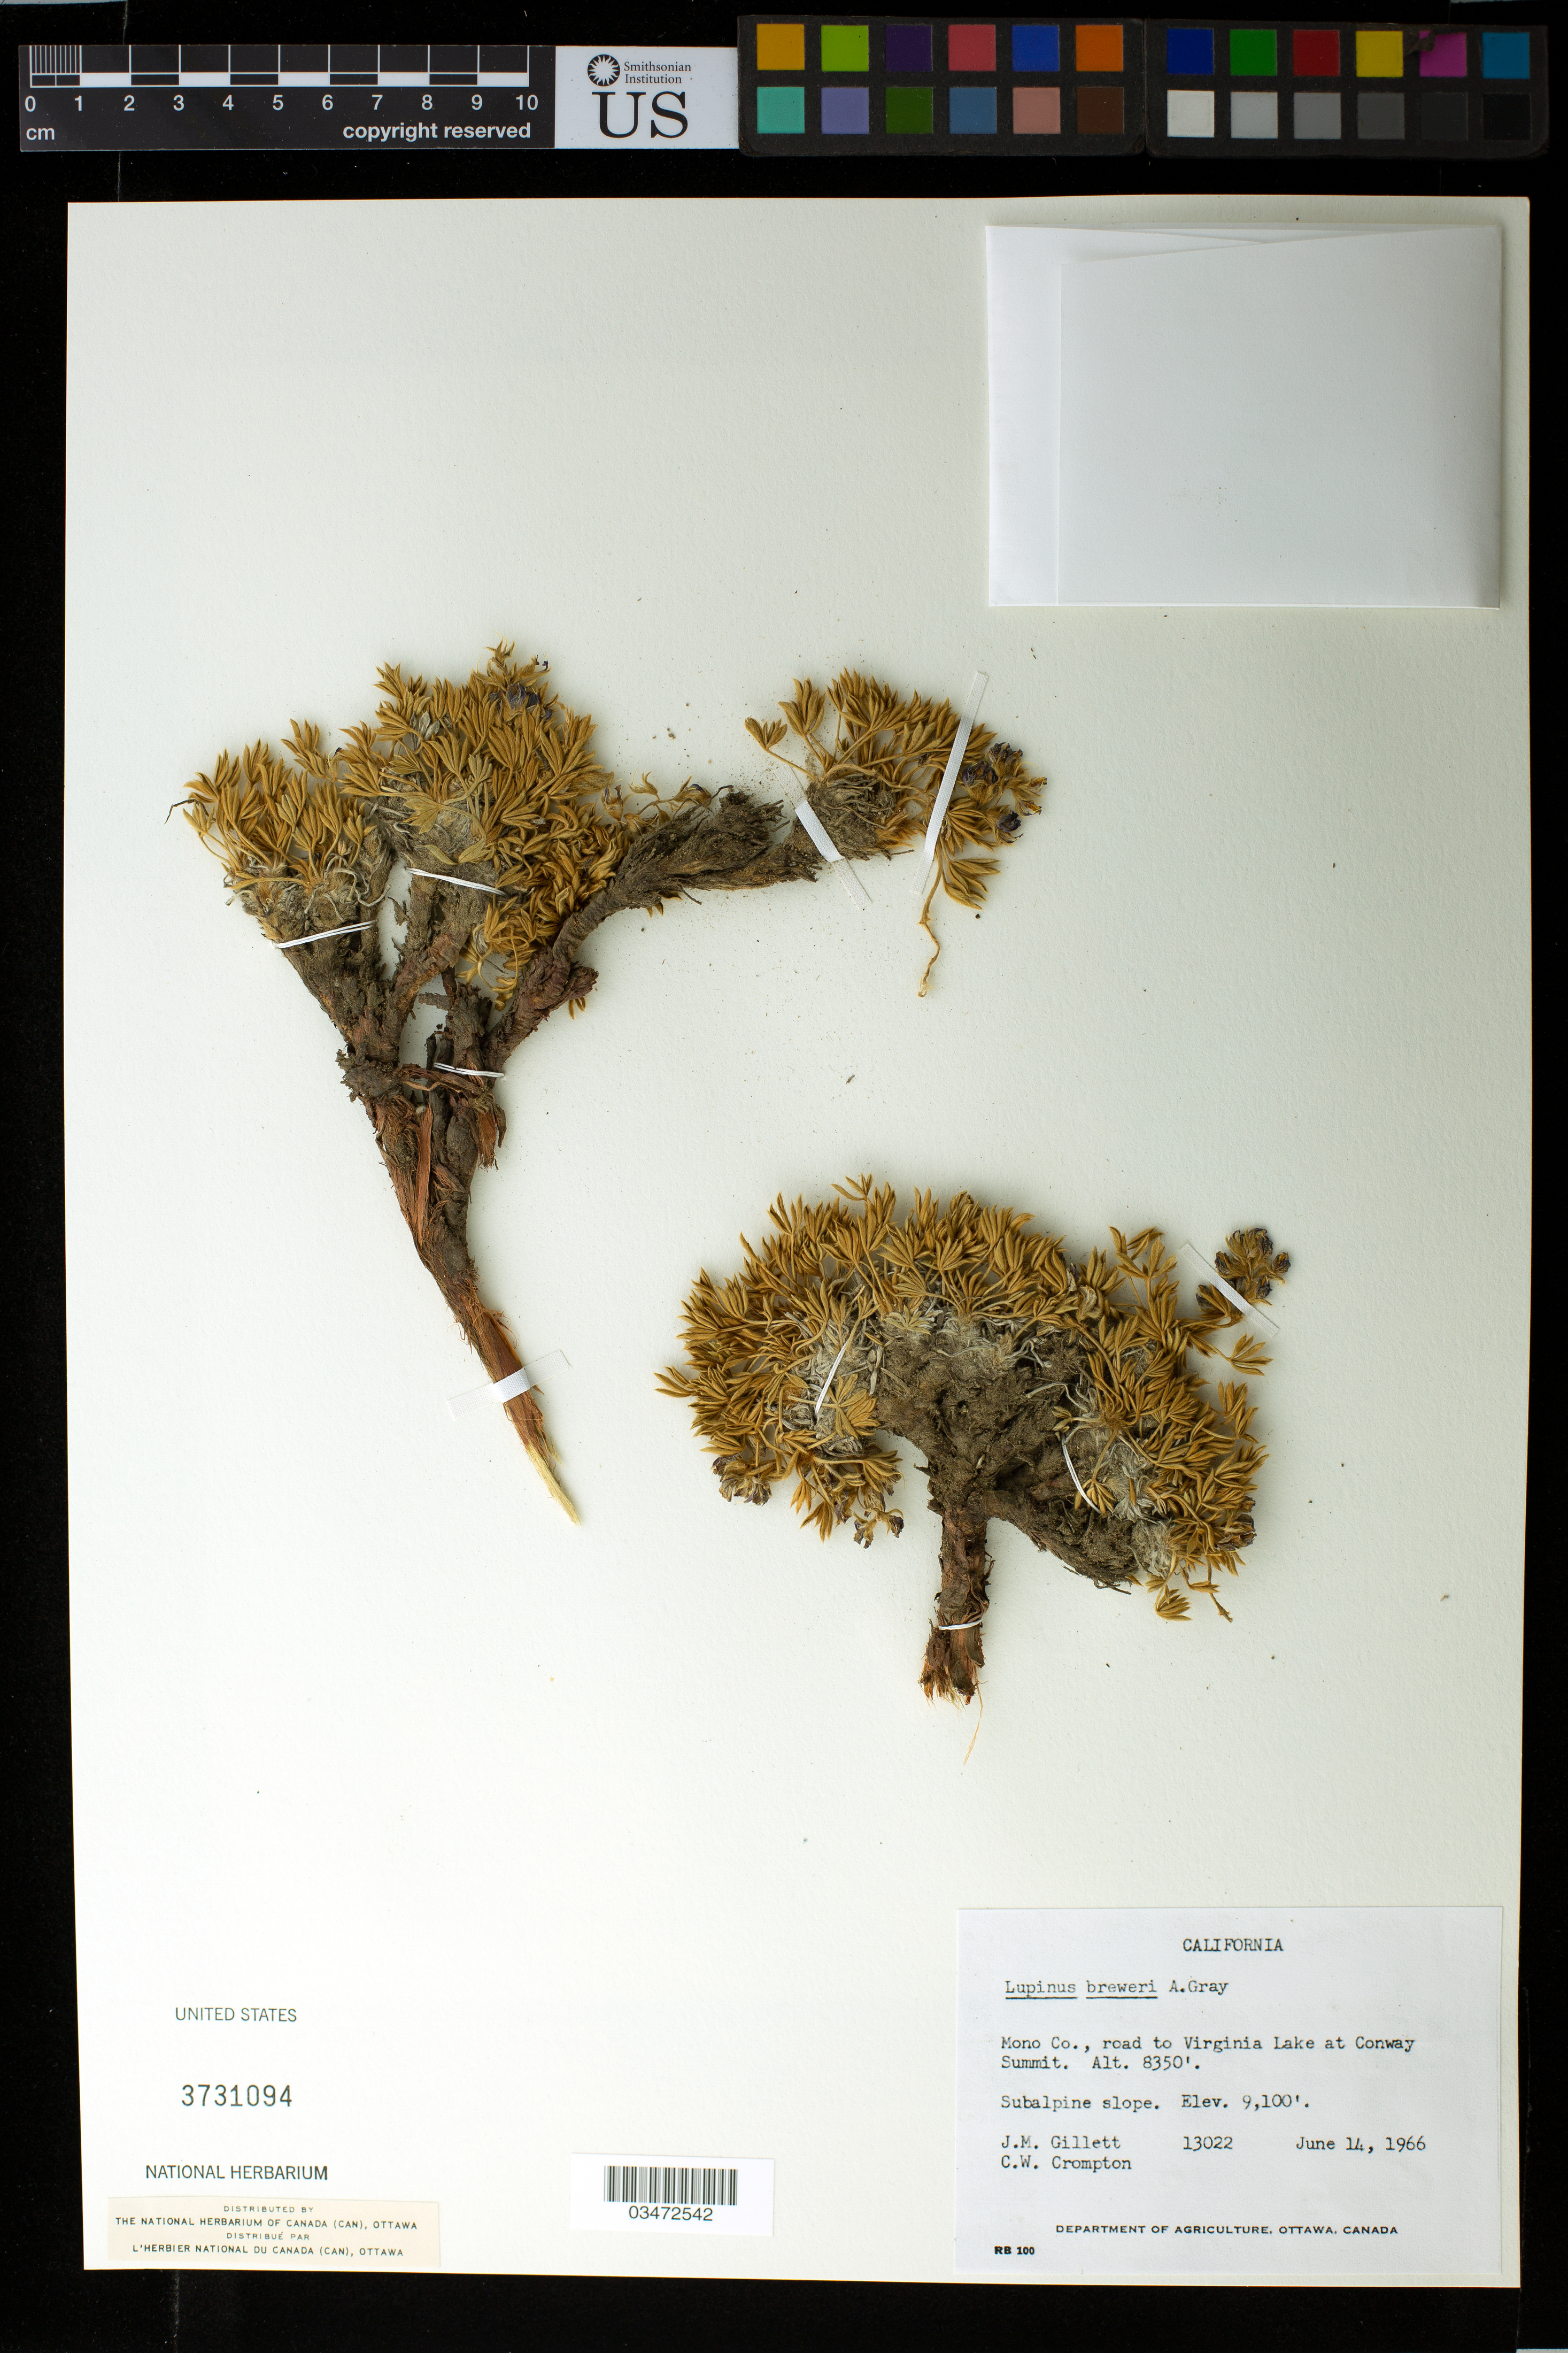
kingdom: Plantae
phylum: Tracheophyta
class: Magnoliopsida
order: Fabales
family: Fabaceae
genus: Lupinus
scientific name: Lupinus breweri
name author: A. Gray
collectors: J. Gillett & C. W. Crompton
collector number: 13022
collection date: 1966-06-14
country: United States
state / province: California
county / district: Mono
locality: Mono Co., road to Virginia Lake at Conway Summit.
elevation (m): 2545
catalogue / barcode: US 3731094